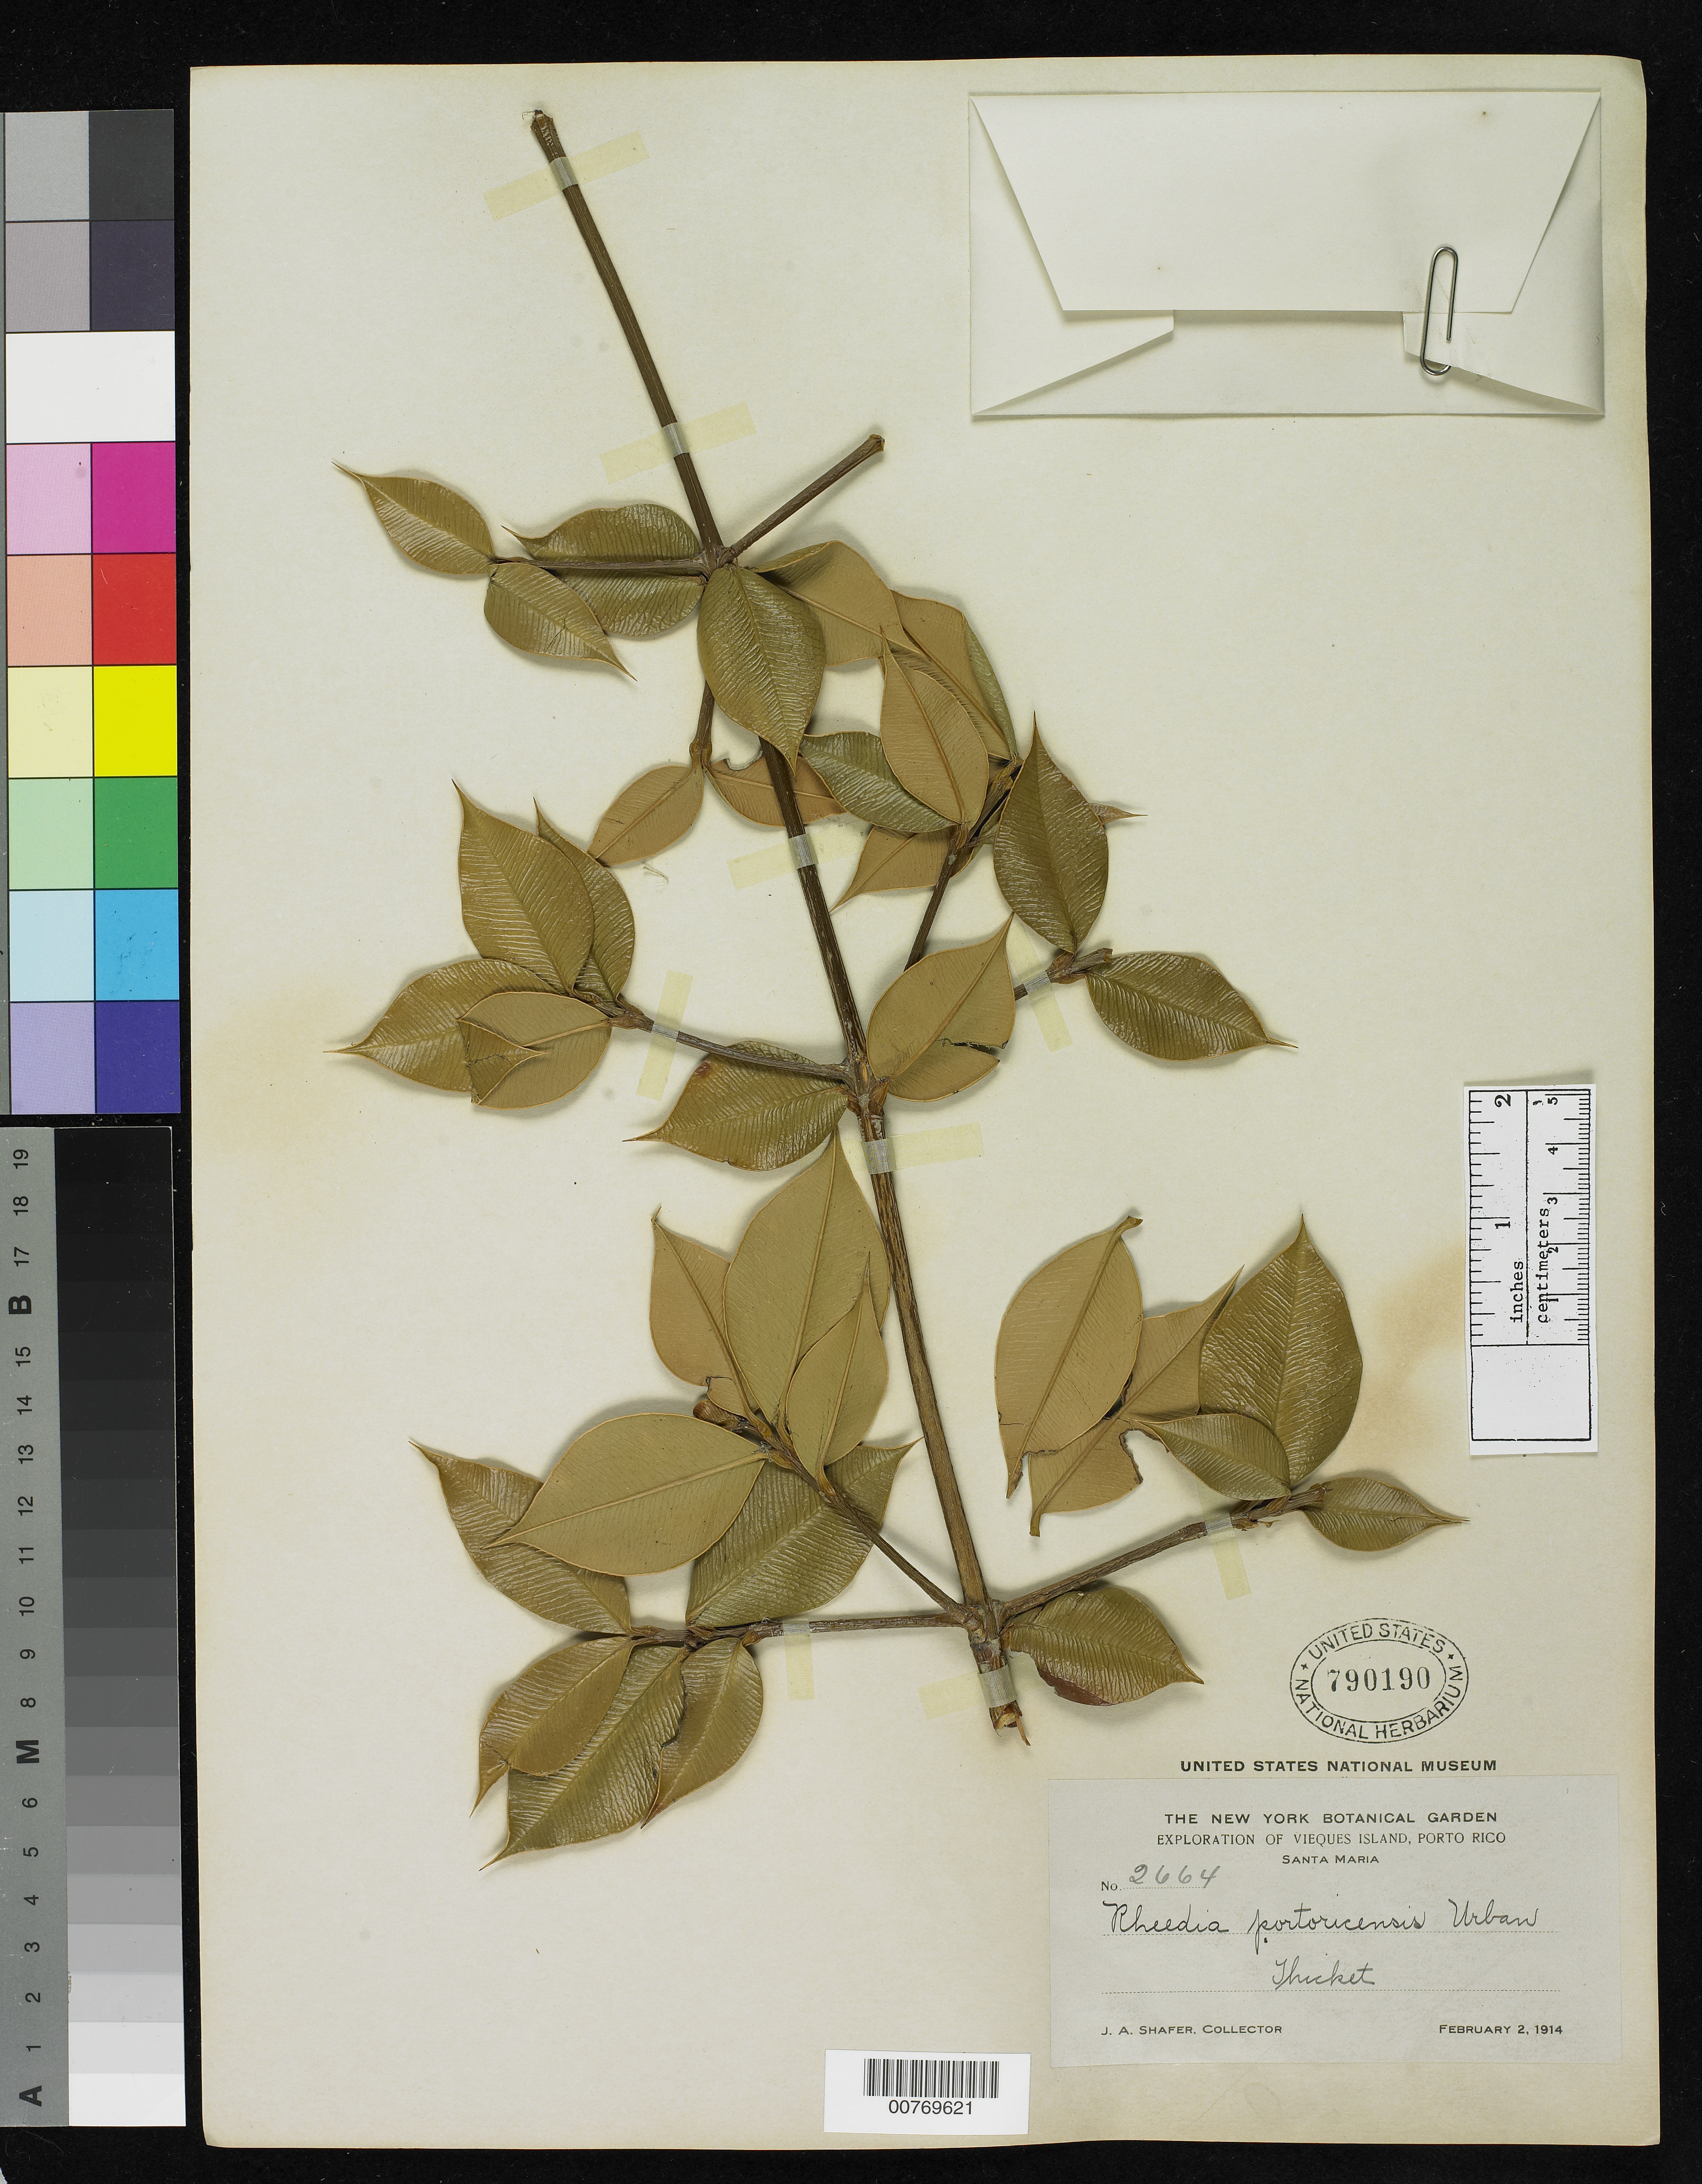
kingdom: Plantae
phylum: Tracheophyta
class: Magnoliopsida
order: Malpighiales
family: Clusiaceae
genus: Garcinia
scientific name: Garcinia portoricensis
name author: (Urb.) Alain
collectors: J. A. Shafer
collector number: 2664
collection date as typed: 02 Feb 1914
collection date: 1914-02-02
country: Puerto Rico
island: Vieques I.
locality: Vieques, Santa Maria.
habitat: Thicket.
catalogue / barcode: US 790190